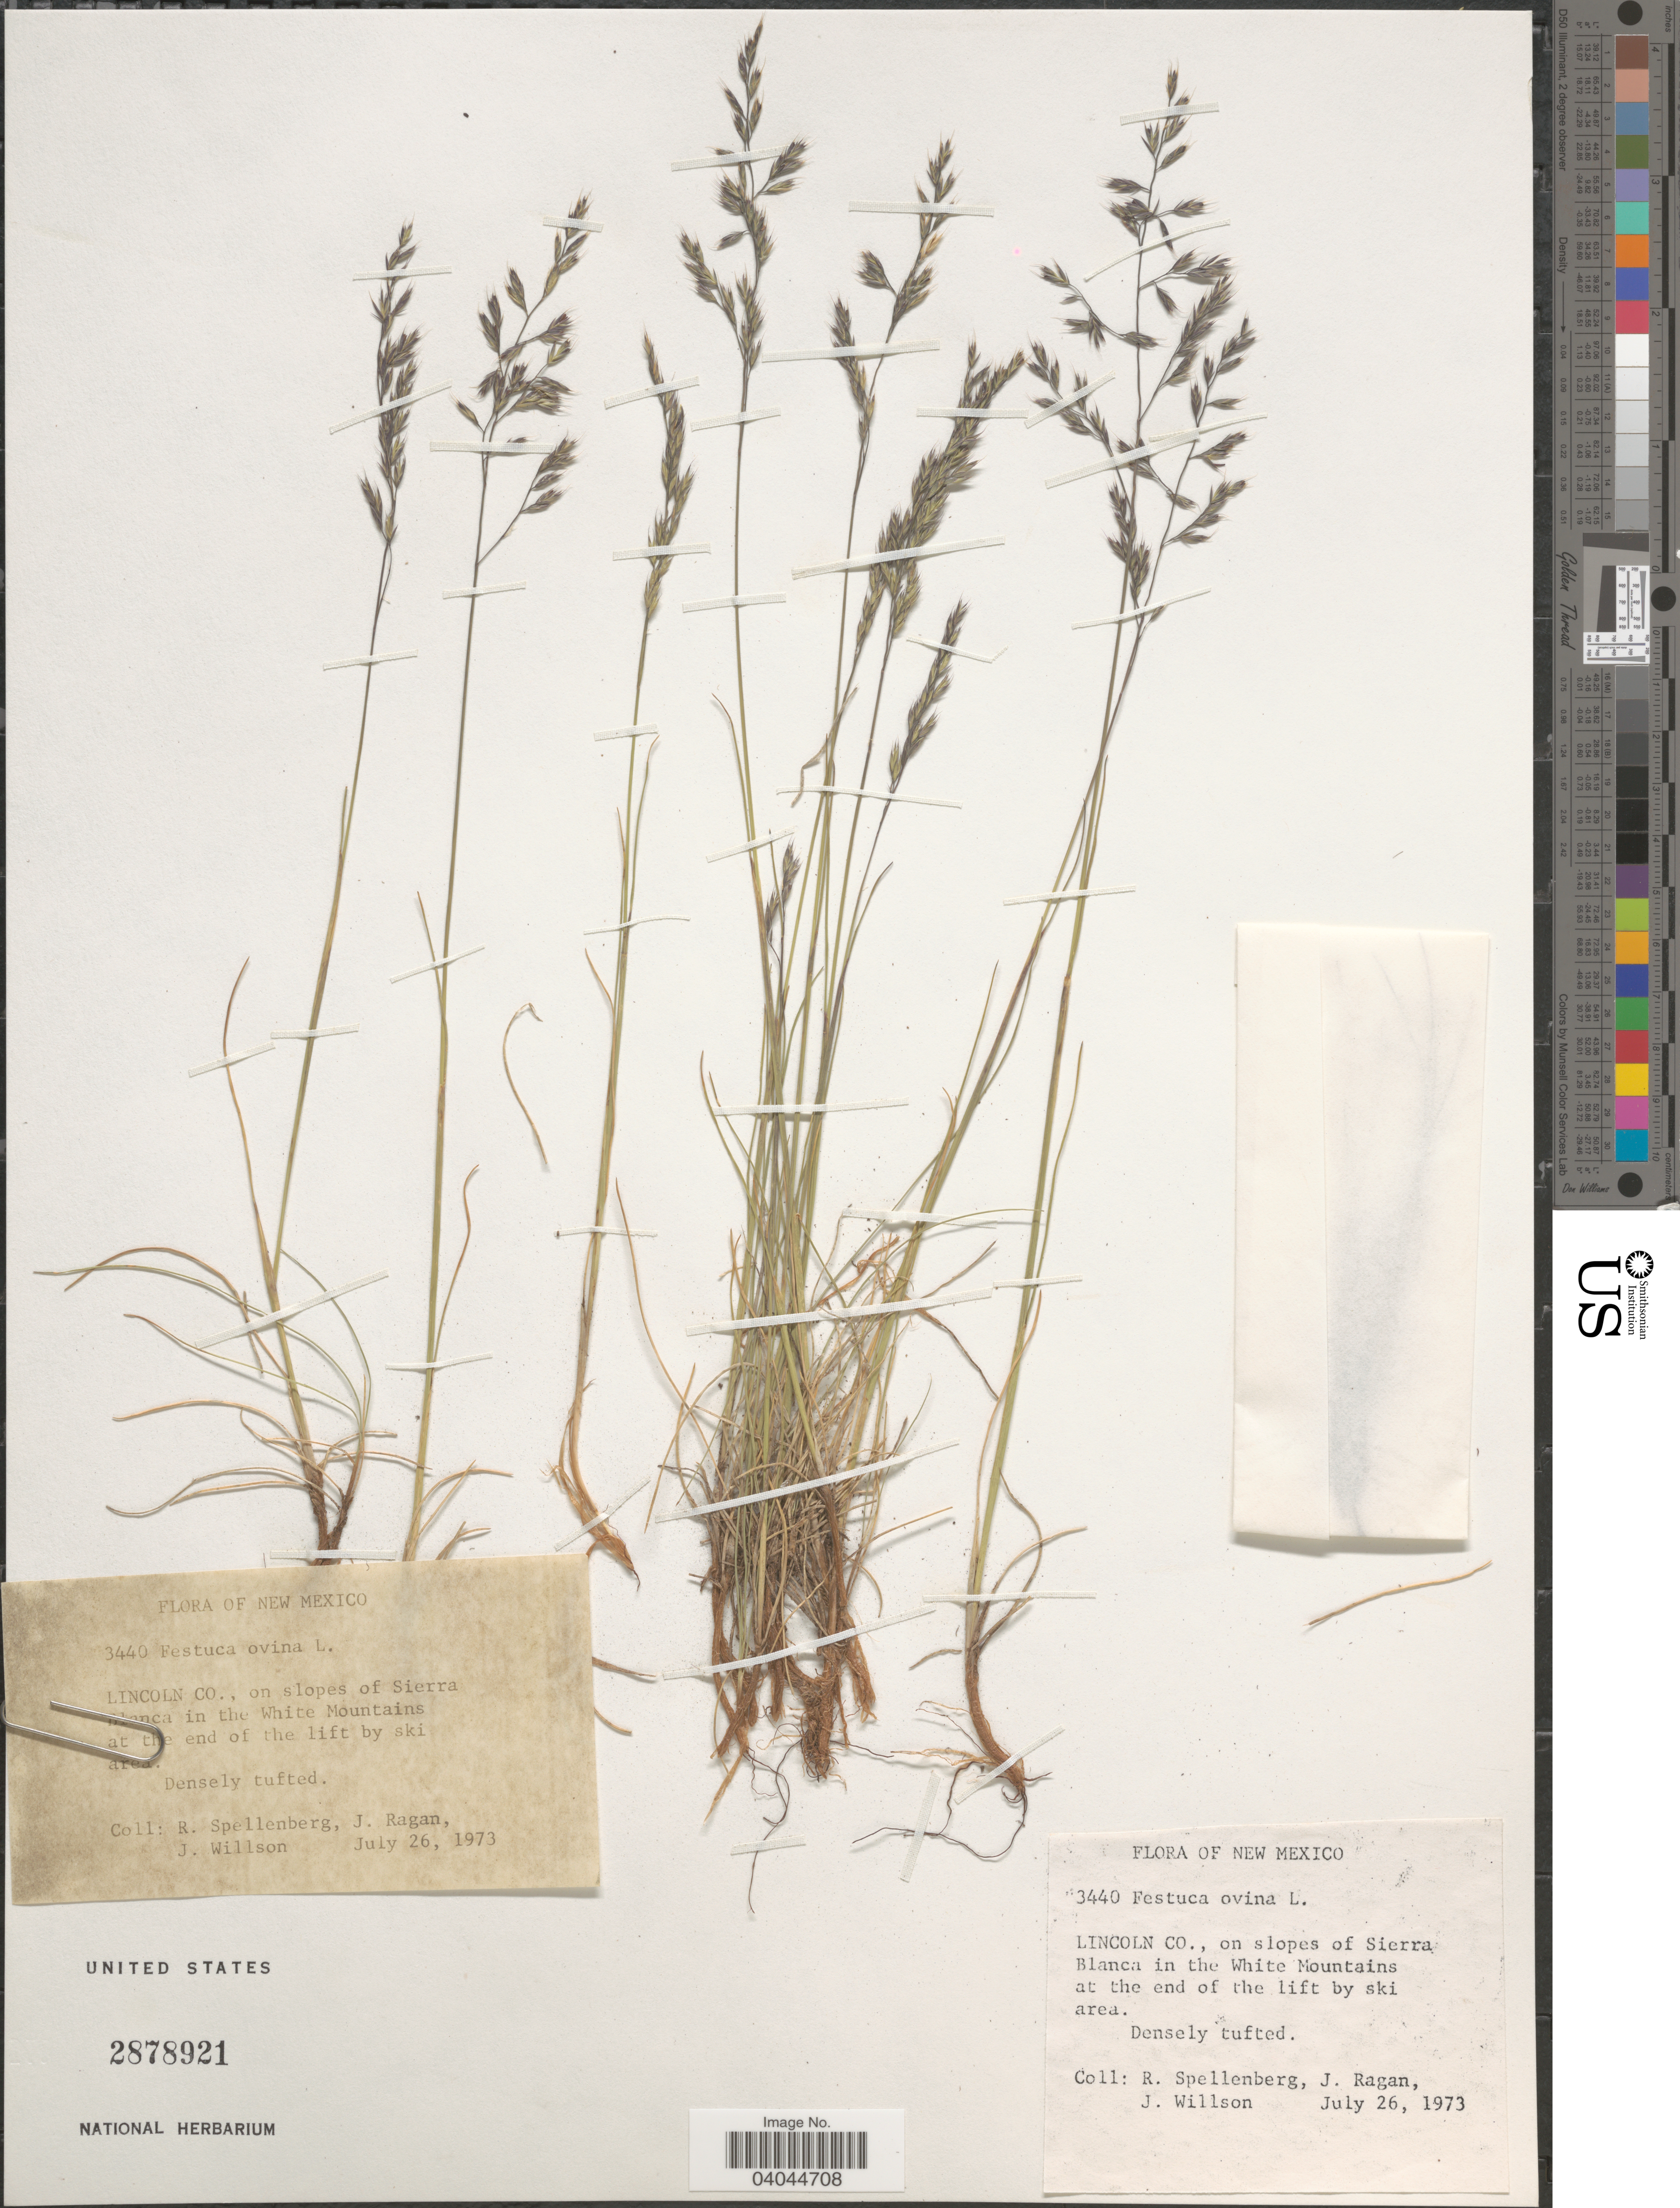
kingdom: Plantae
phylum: Tracheophyta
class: Liliopsida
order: Poales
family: Poaceae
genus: Festuca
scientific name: Festuca ovina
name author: L.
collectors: R. Spellenberg, J. Ragan & J. Willson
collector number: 3440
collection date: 1973-07-26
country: United States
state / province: New Mexico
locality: Lincoln Co., on slopes of Sierra Blanca in the White Mountains at the end of the lift by ski area.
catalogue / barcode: US 2878921